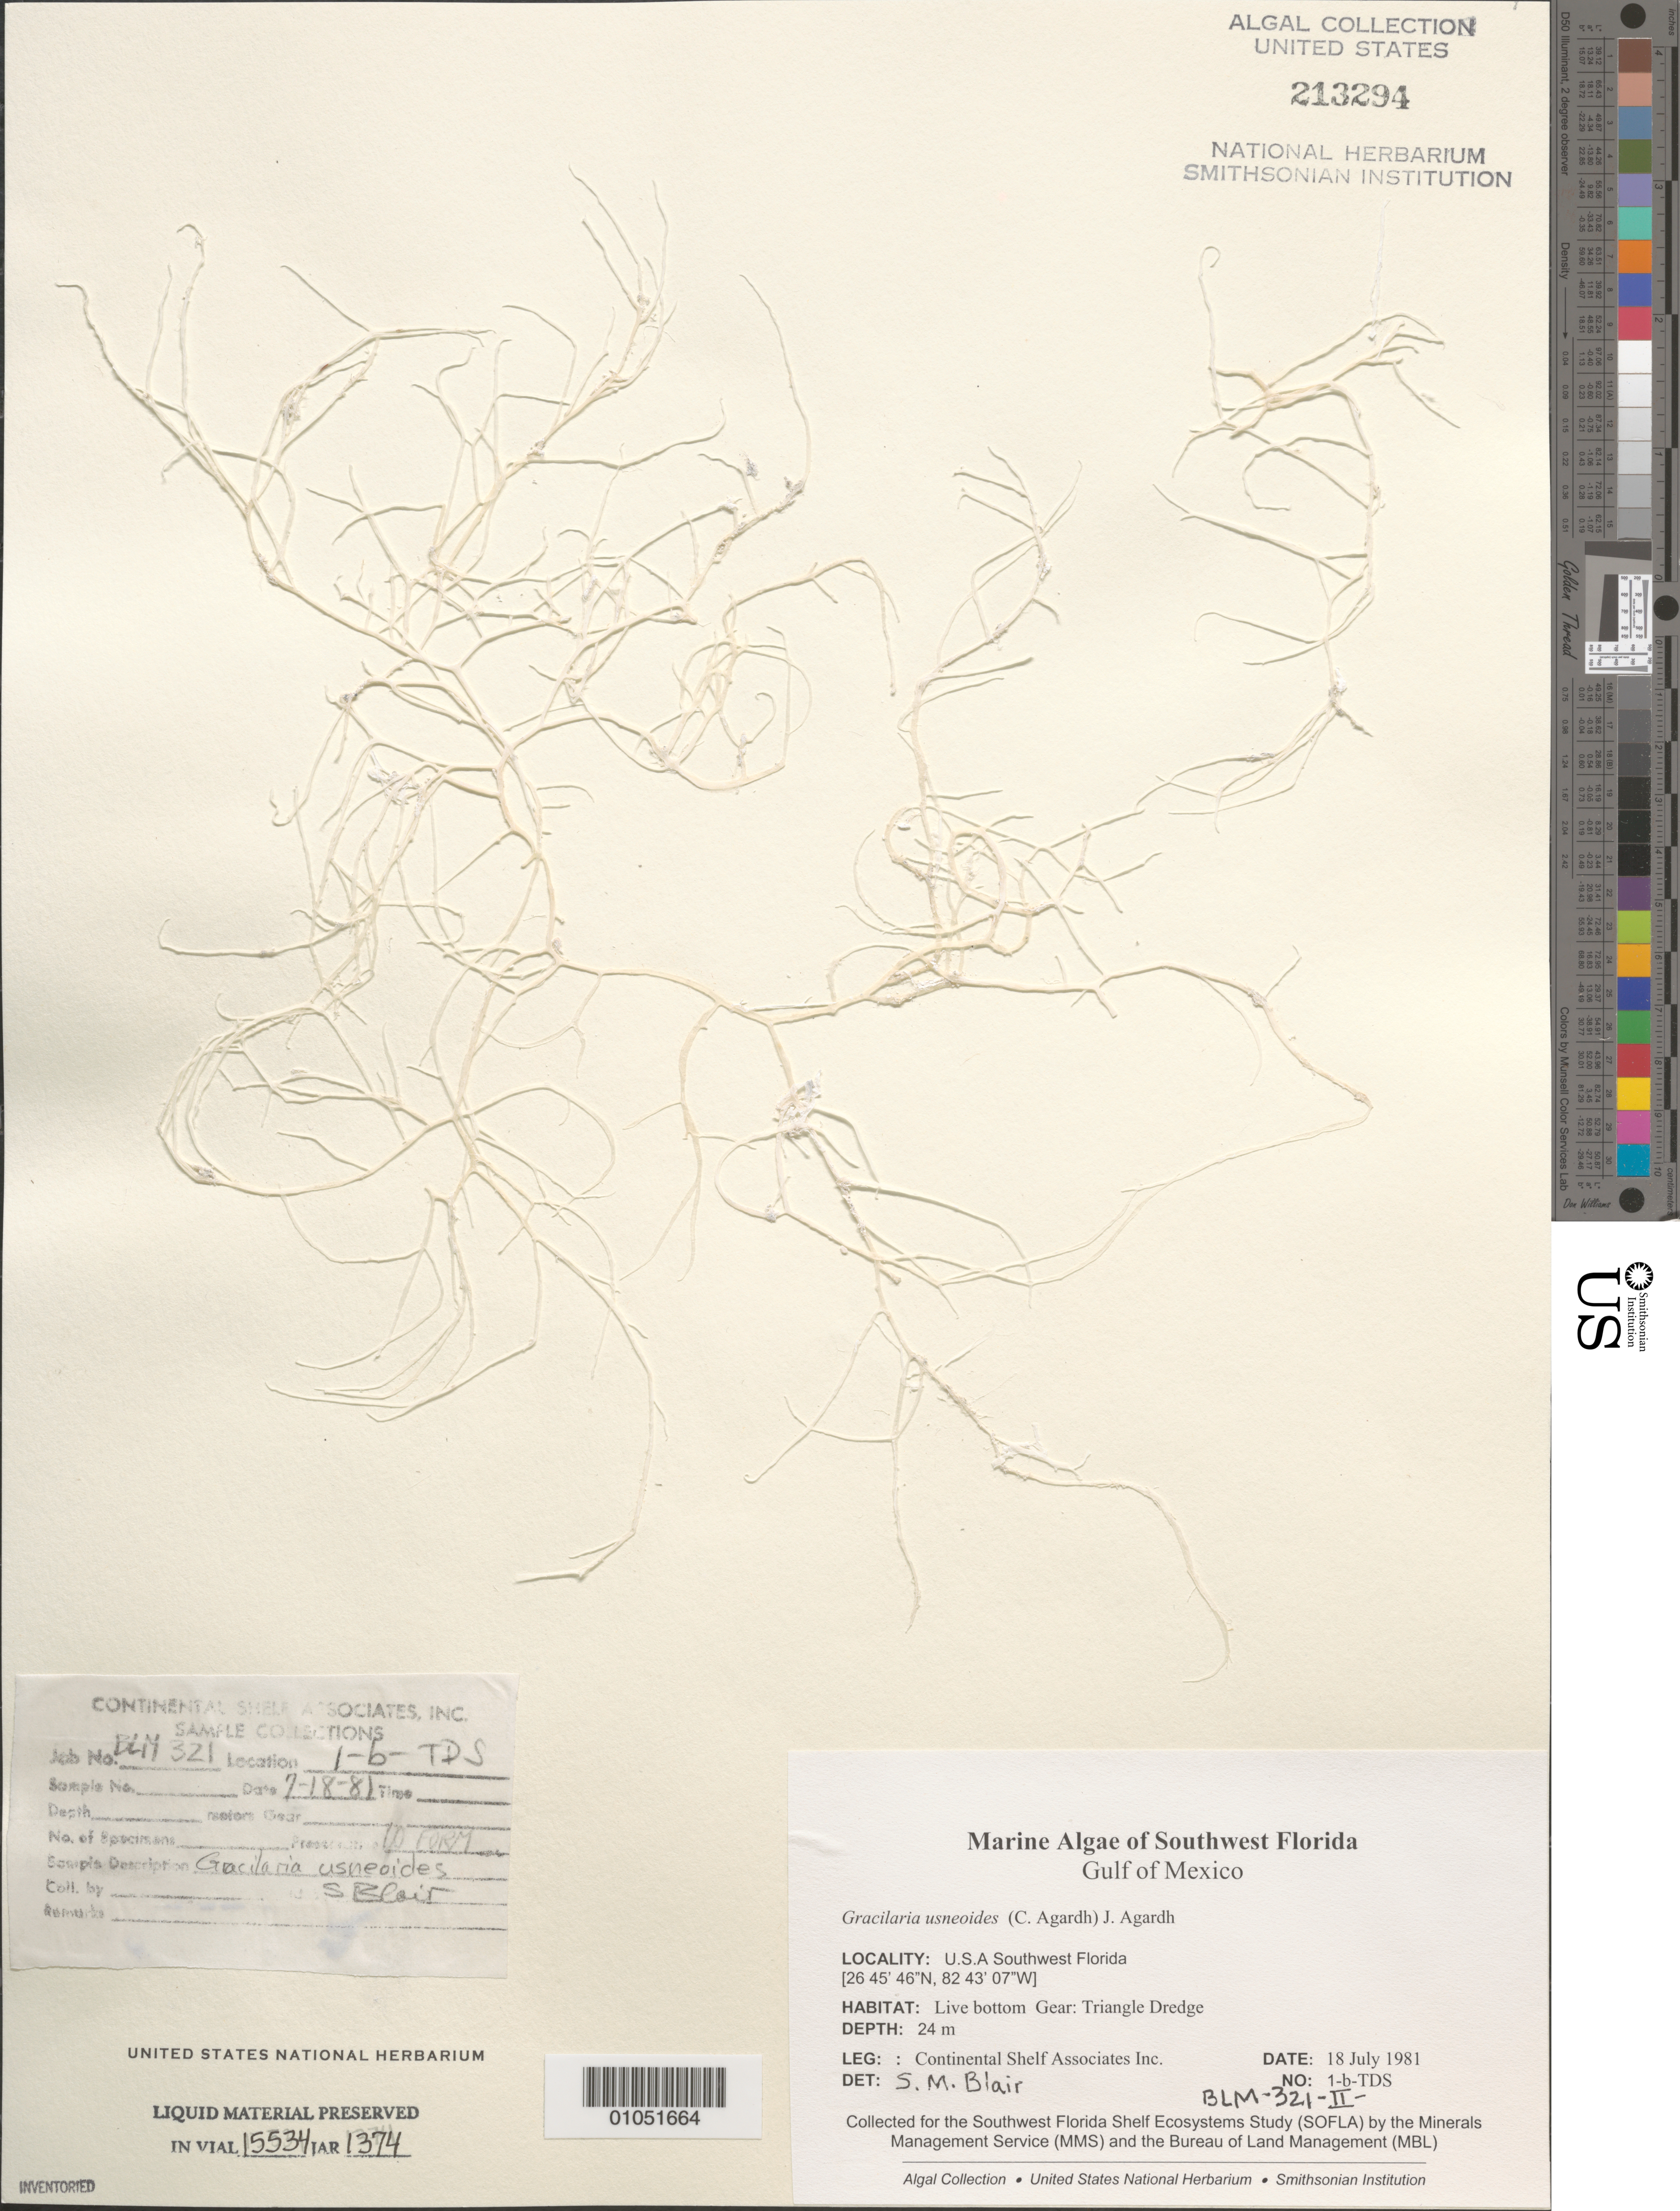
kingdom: Plantae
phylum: Rhodophyta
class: Florideophyceae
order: Gracilariales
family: Gracilariaceae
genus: Gracilaria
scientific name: Gracilaria usneoides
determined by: Blair, S. M.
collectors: Continental Shelf Associates for the MMS/BLM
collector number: BLM-321-II-1-B-TDS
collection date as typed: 18 Jul 1981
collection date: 1981-07-18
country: United States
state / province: Florida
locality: Gulf of Mexico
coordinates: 26 45'46"N, 82 43'07"W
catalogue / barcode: US 213294